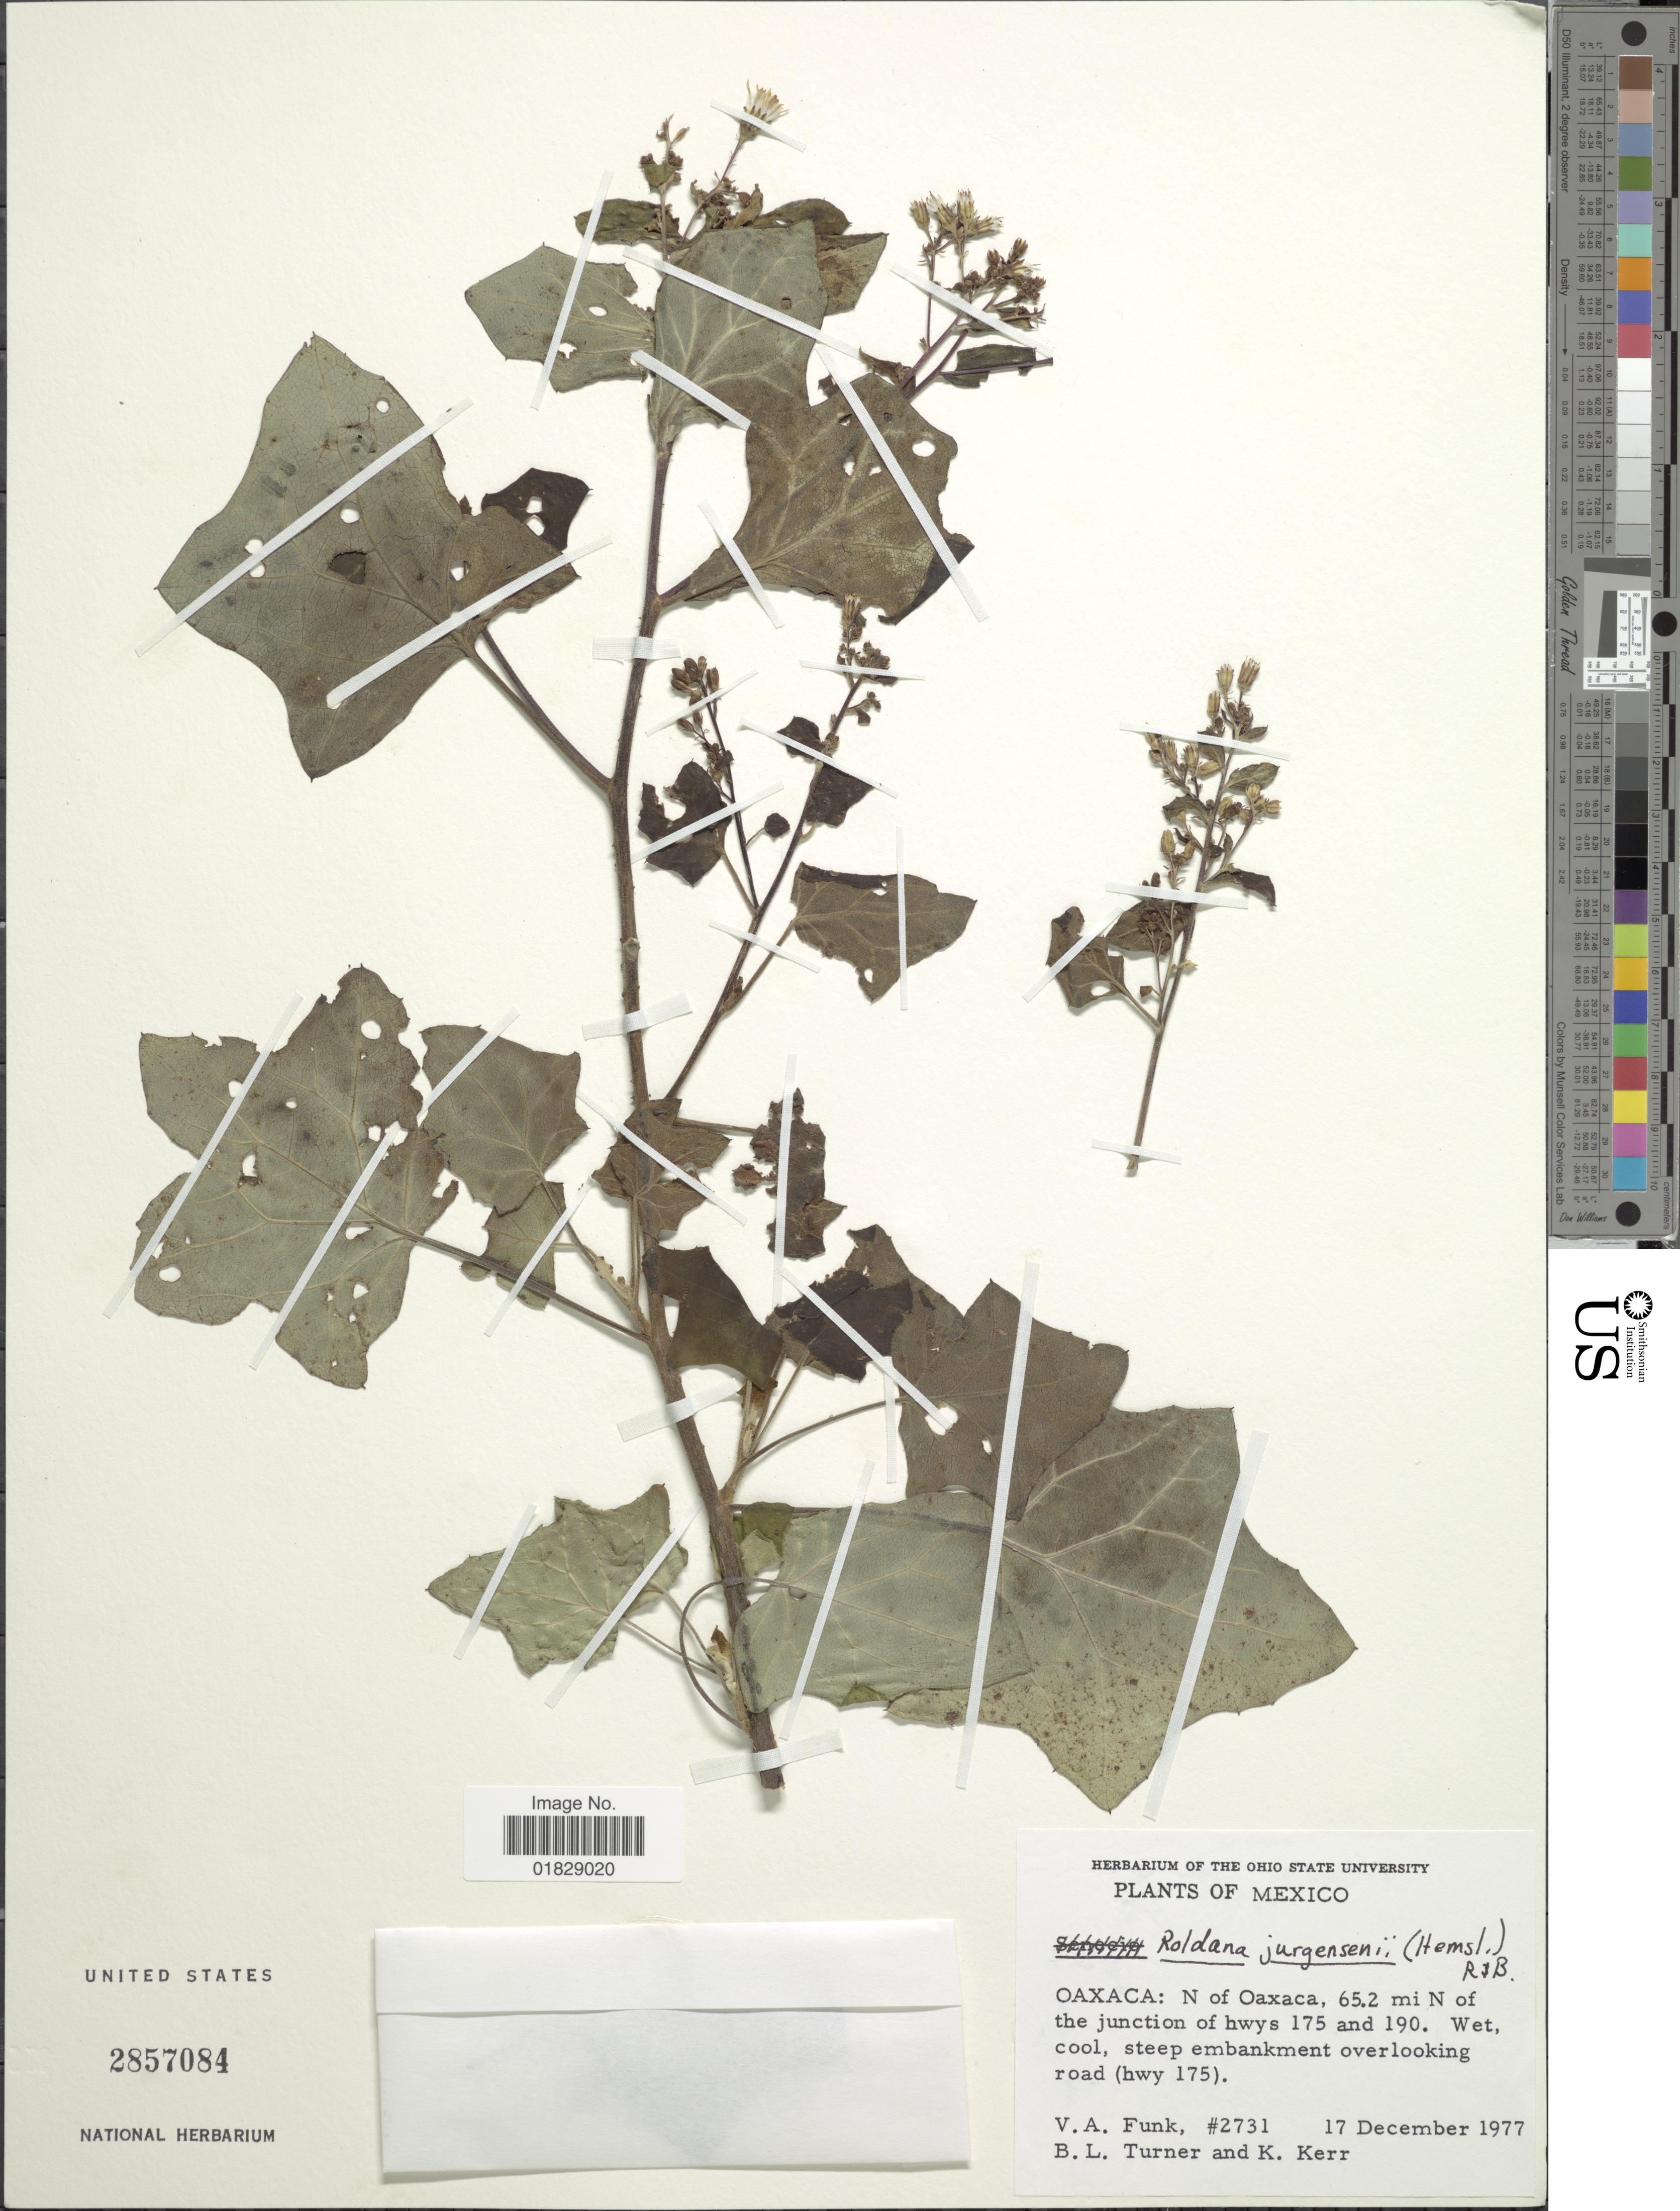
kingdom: Plantae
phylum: Tracheophyta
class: Magnoliopsida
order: Asterales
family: Asteraceae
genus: Roldana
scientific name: Roldana jurgensenii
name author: (Hemsl.) H. Rob. & Brettell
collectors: V. Funk, B. L. Turner & K. Kerr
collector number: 2731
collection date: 1977-12-17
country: Mexico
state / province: Oaxaca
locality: Oaxaca: N of Oaxaca, 65.2 mi N of the junction of hwys 175 and 190. Wet, cool, steep embankment overlooking road (hwy 175)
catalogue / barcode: US 2857084